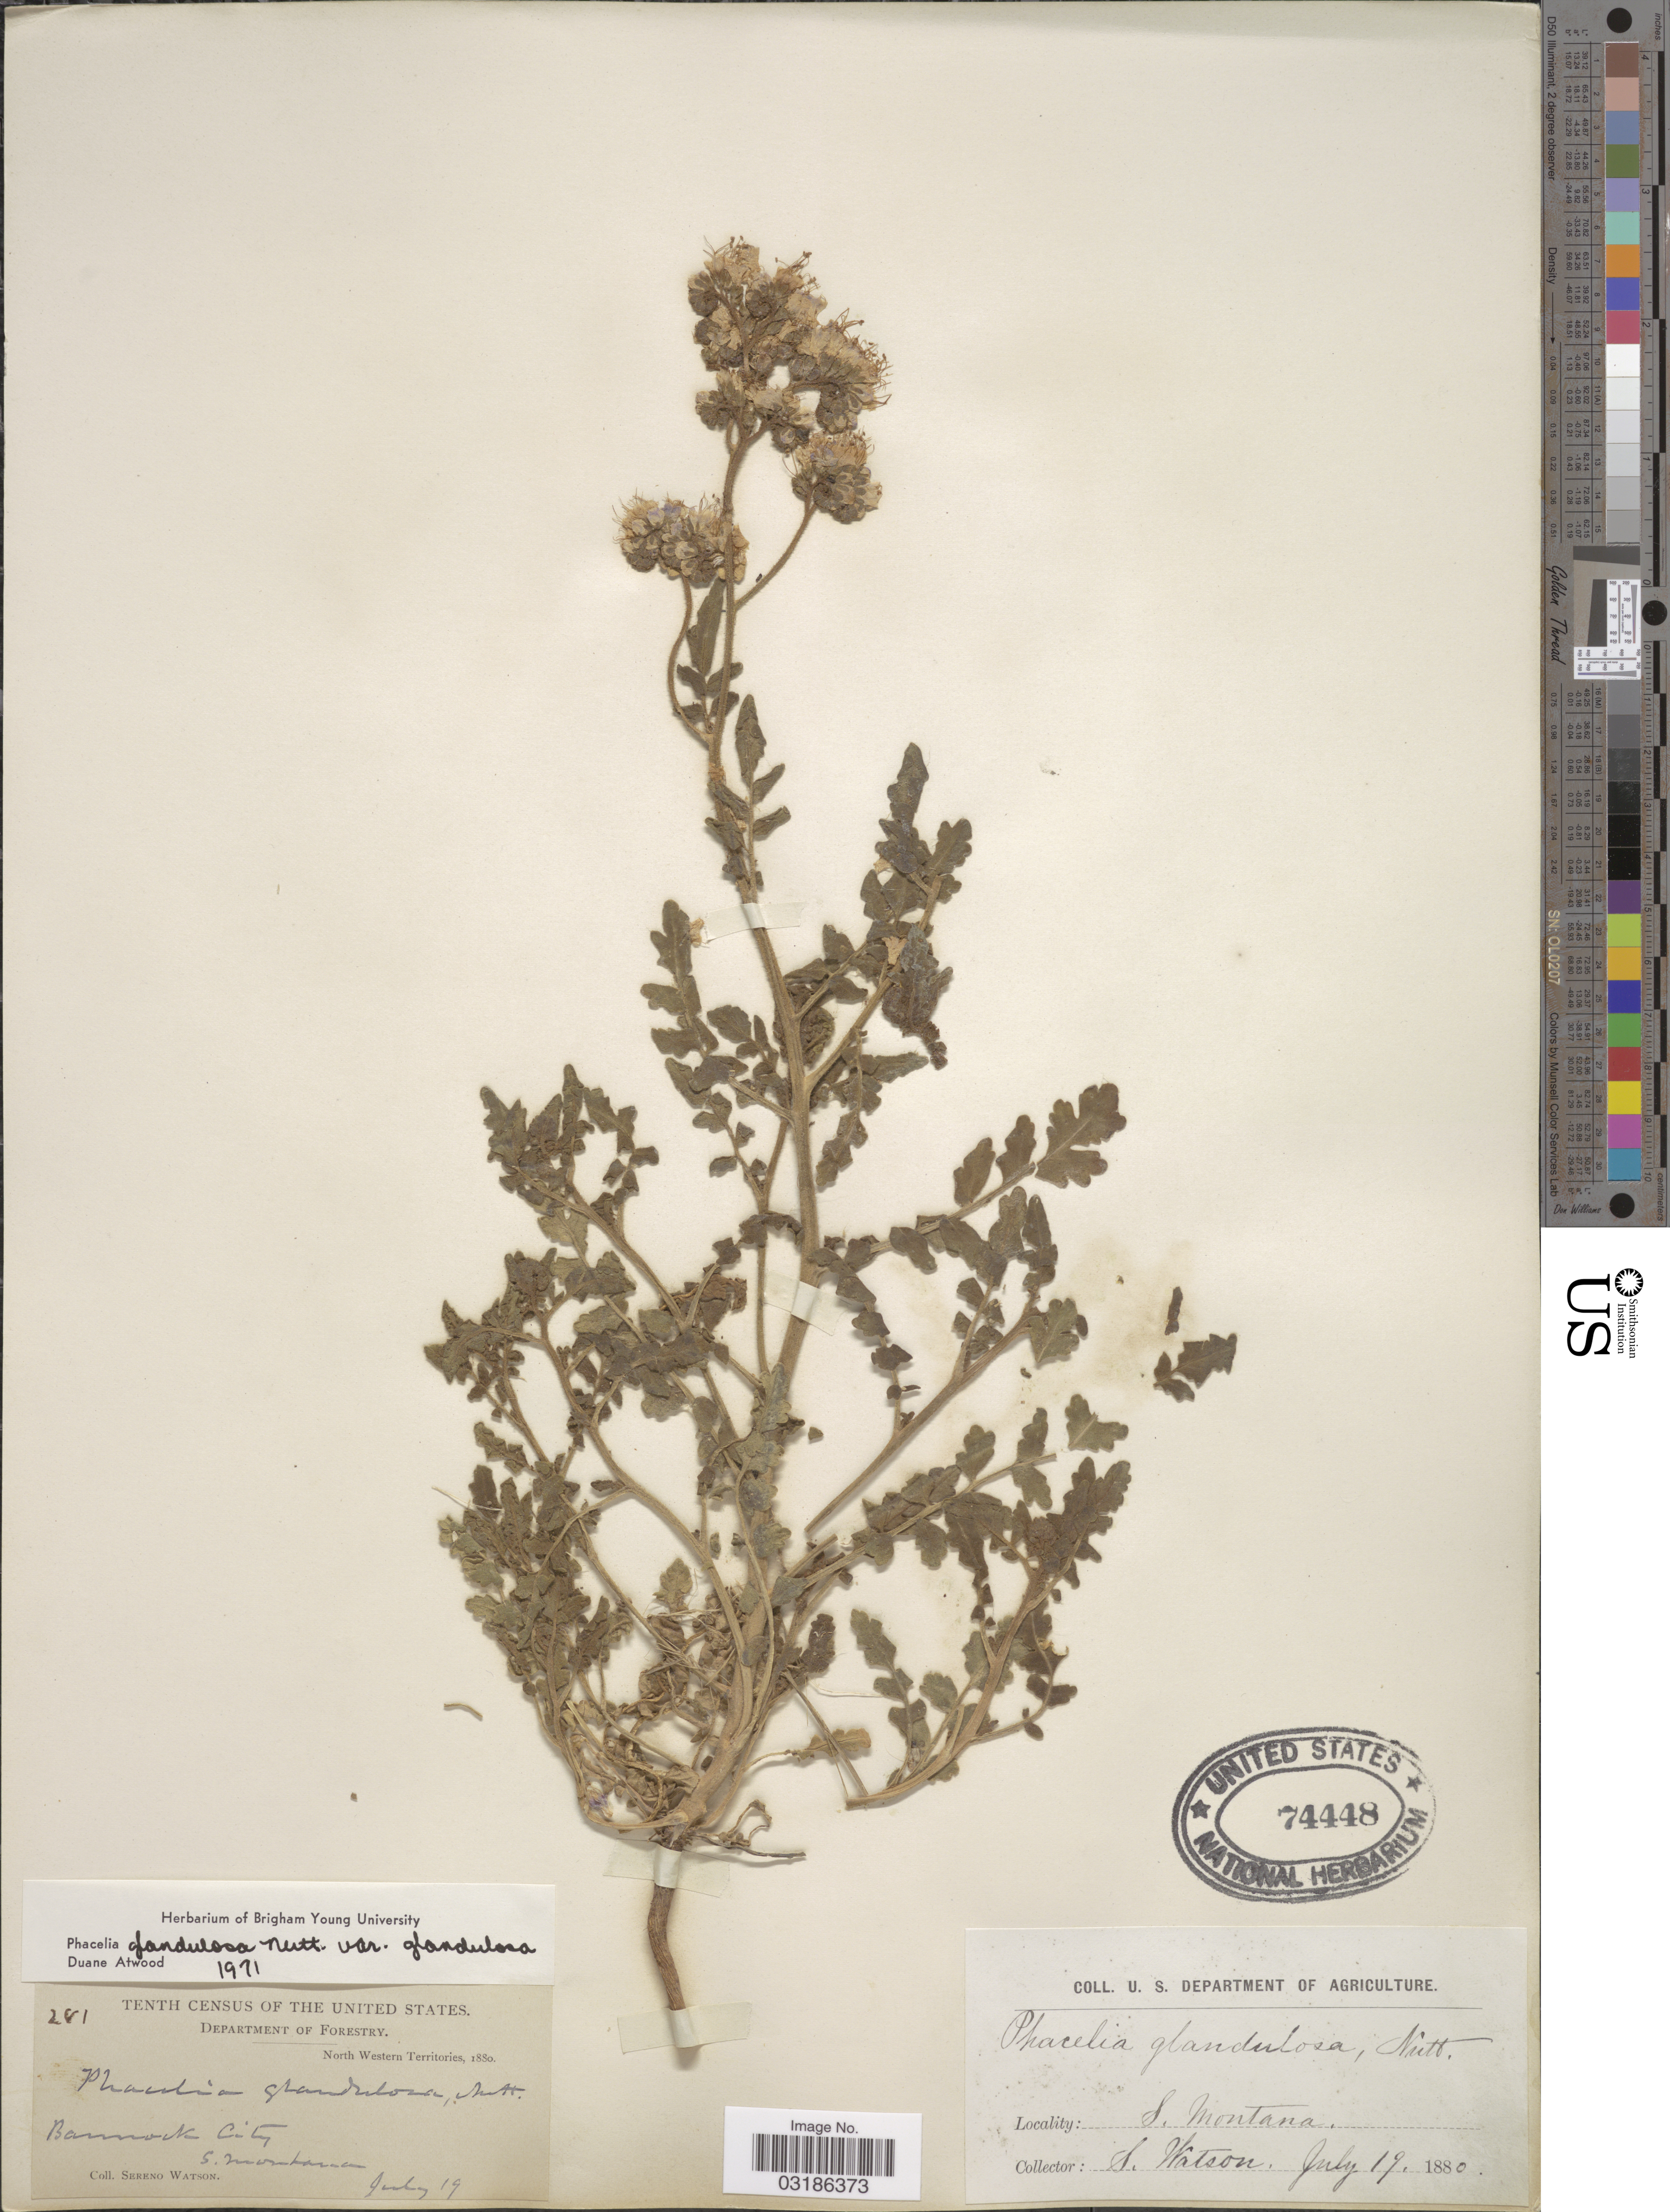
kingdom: Plantae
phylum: Tracheophyta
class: Magnoliopsida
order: Boraginales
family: Hydrophyllaceae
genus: Phacelia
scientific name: Phacelia glandulosa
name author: Nutt.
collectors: S. Watson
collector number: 281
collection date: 1880-07-19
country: United States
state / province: Montana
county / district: Beaverhead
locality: Bannack City.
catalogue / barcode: US 74448